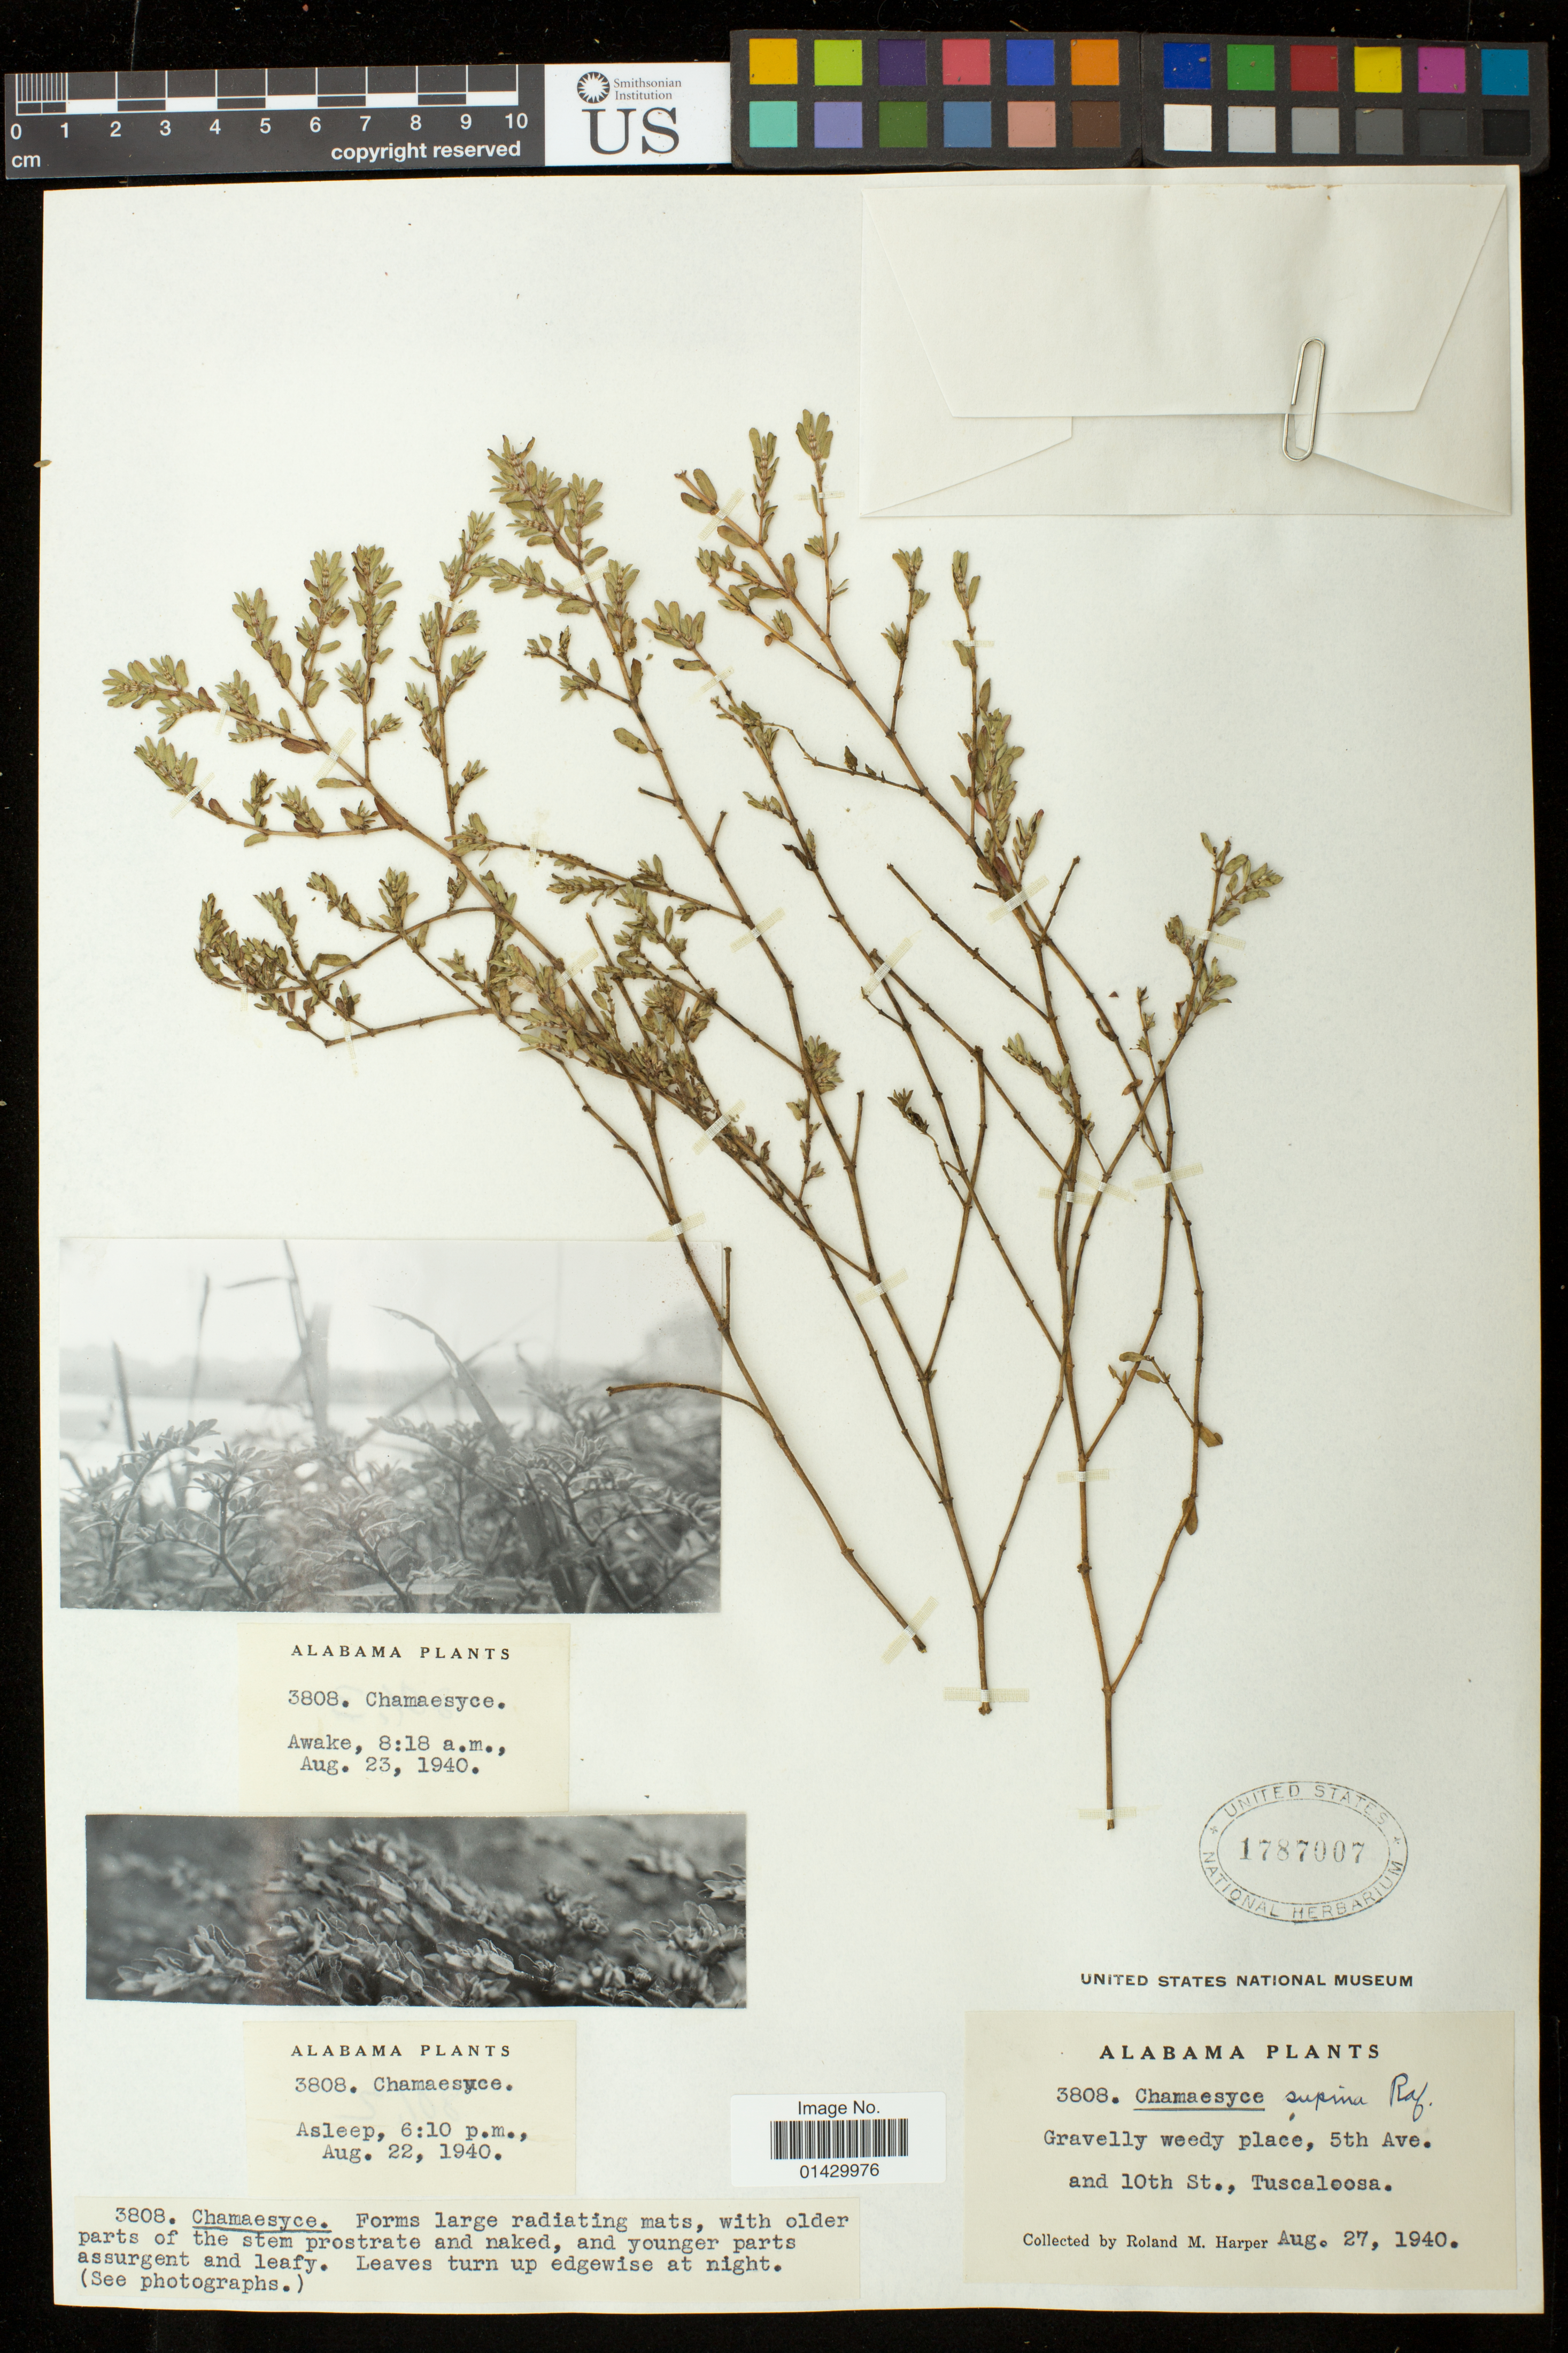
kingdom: Plantae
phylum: Tracheophyta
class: Magnoliopsida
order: Malpighiales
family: Euphorbiaceae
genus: Euphorbia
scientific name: Euphorbia maculata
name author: L.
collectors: R. M. Harper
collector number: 3808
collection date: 1940-08-27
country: United States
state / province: Alabama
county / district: Tuscaloosa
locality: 5th Ave. and 10th St., Tuscaloosa.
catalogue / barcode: US 1787007